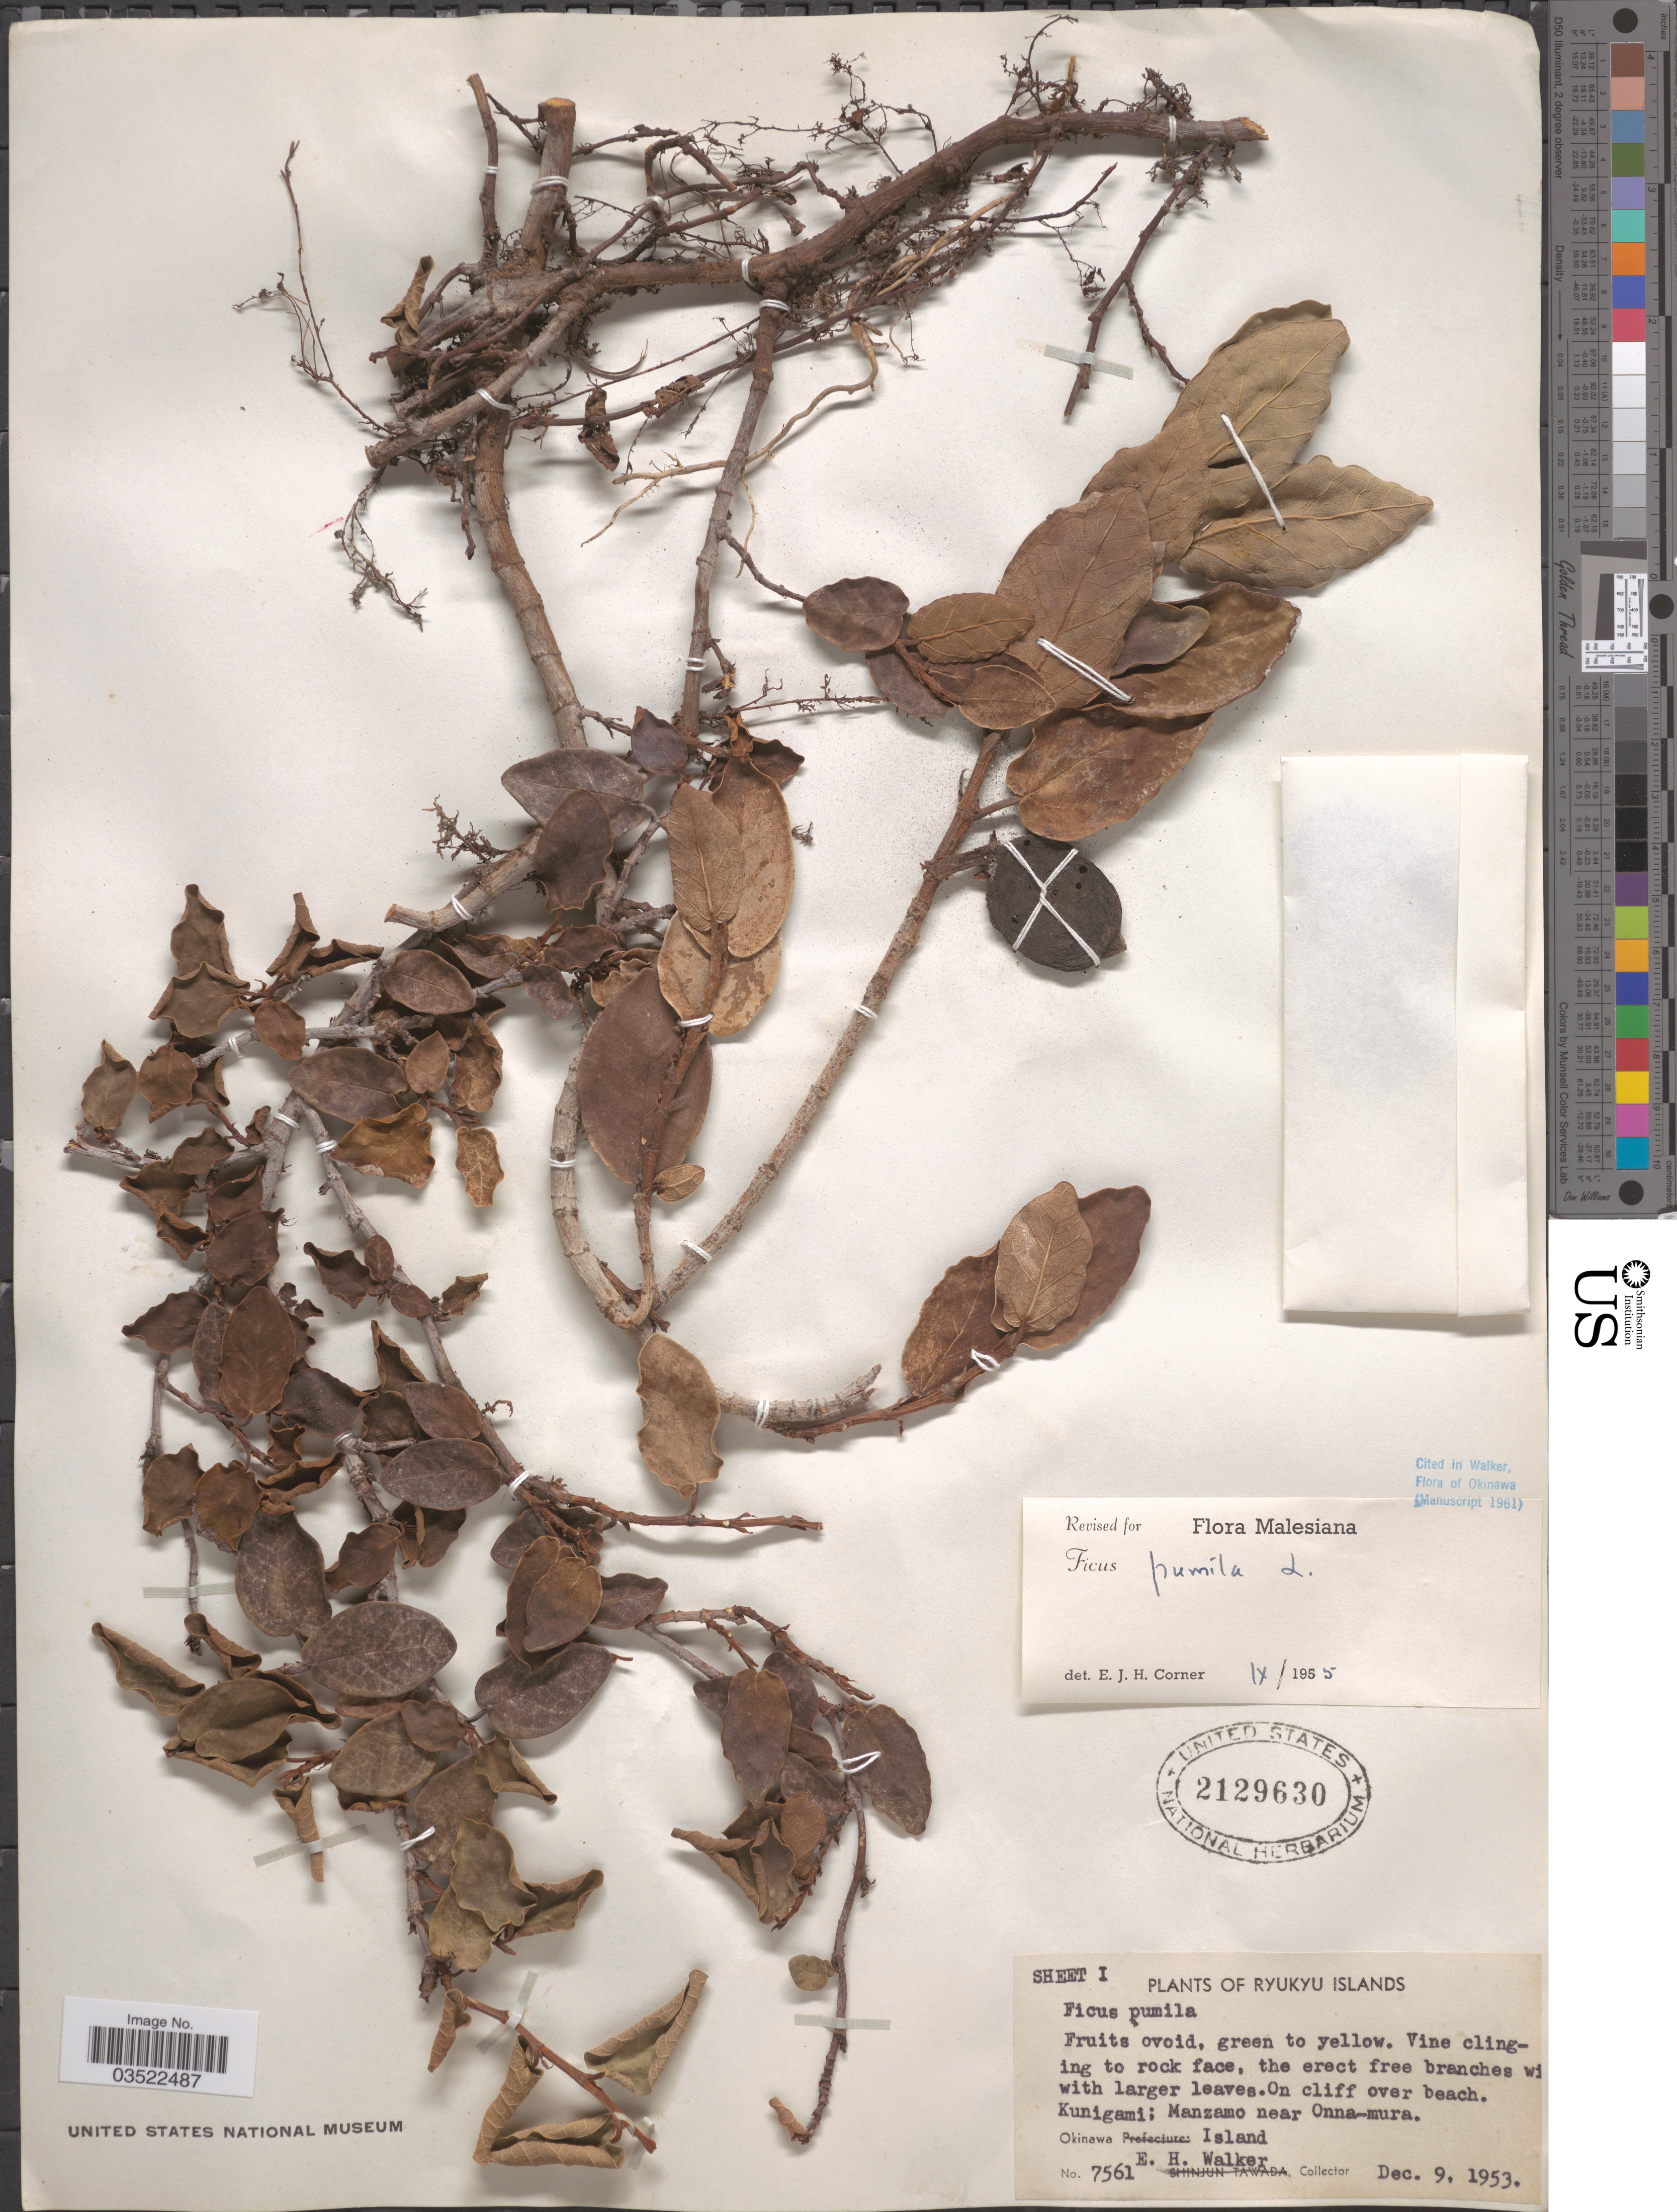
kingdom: Plantae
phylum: Tracheophyta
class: Magnoliopsida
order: Rosales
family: Moraceae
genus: Ficus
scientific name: Ficus pumila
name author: L.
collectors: E. H. Walker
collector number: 7561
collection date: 1953-12-09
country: Japan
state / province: Okinawa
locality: Ryukyu Islands. Kunigami; Manzamo near Onna-mura. Okinawa Island.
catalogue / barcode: US 2129630